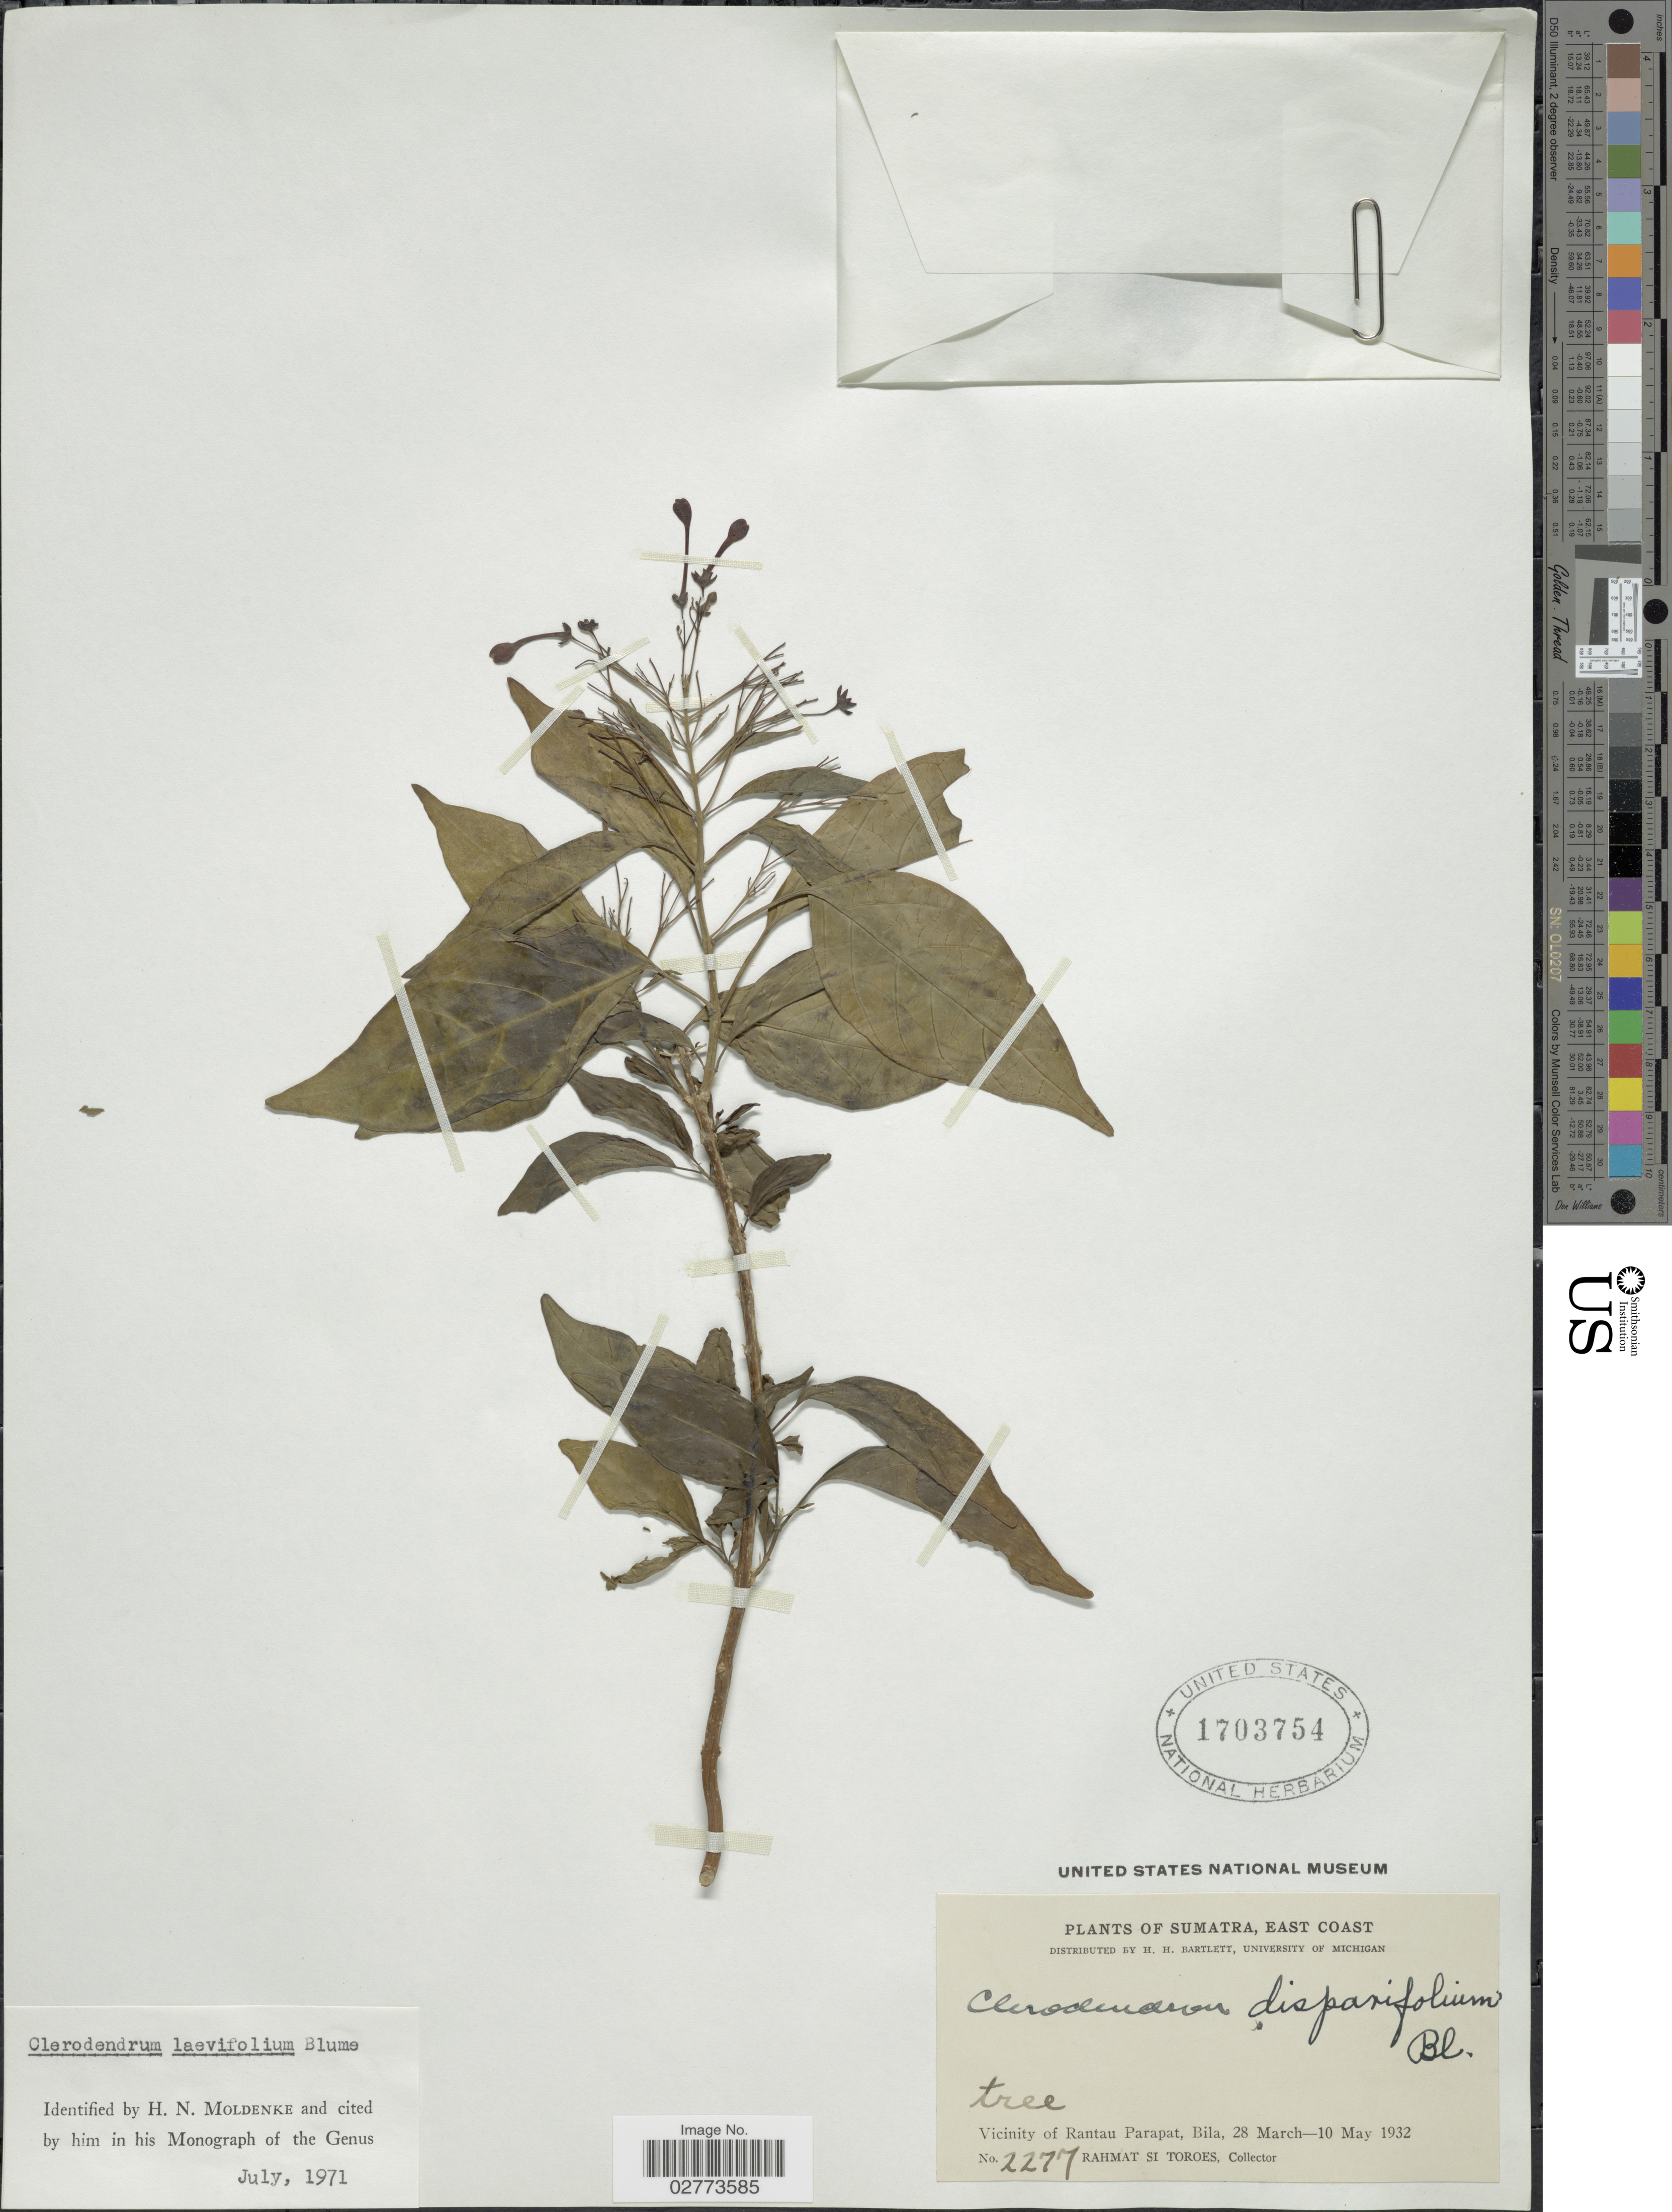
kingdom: Plantae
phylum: Tracheophyta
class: Magnoliopsida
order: Lamiales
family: Lamiaceae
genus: Clerodendrum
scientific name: Clerodendrum laevifolium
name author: Blume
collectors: Rahmat Si Boeea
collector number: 2277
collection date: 1932-03-28/1932-05-10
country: Indonesia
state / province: Sumatra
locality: East Coast. Vicinity of Rantau Parapat, Bila.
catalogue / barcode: US 1703754